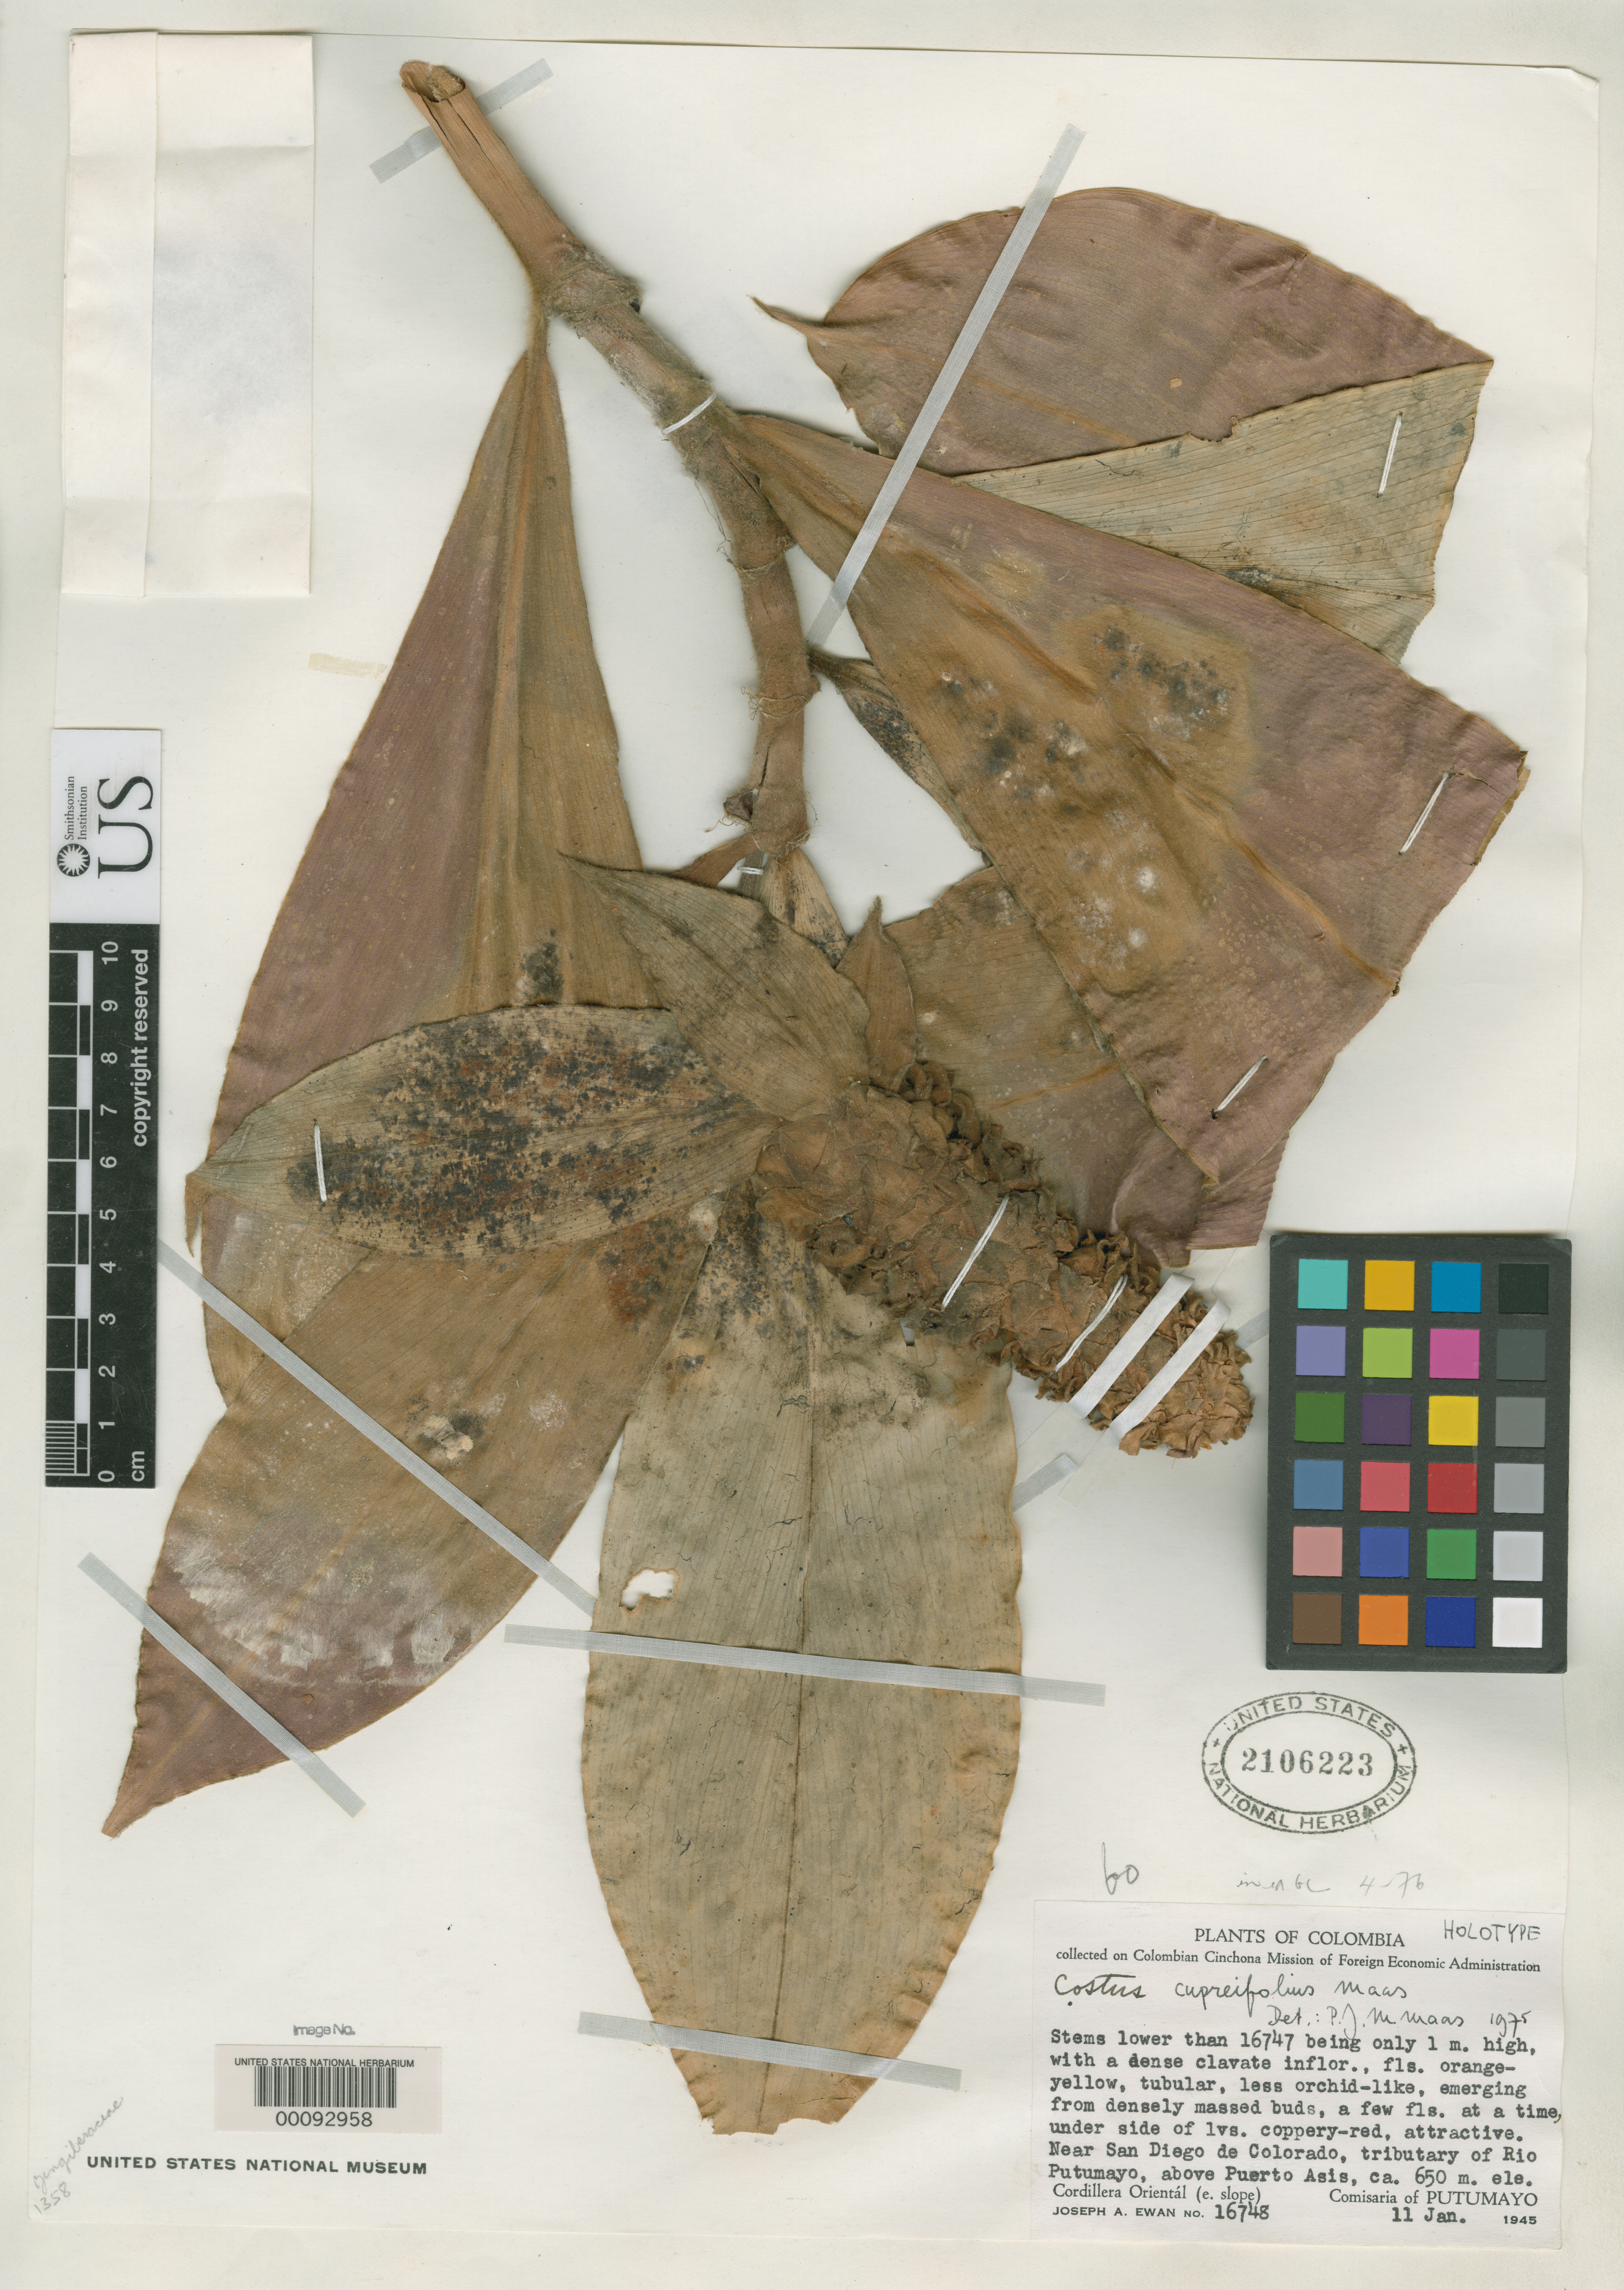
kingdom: Plantae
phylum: Tracheophyta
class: Liliopsida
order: Zingiberales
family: Costaceae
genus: Costus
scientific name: Costus cupreifolius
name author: Maas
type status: Holotype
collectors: J. A. Ewan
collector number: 16784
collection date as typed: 11 Jan 1945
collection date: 1945-01-11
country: Colombia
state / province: Putumayo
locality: Near San Diego de Colorado.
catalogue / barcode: US 2106223